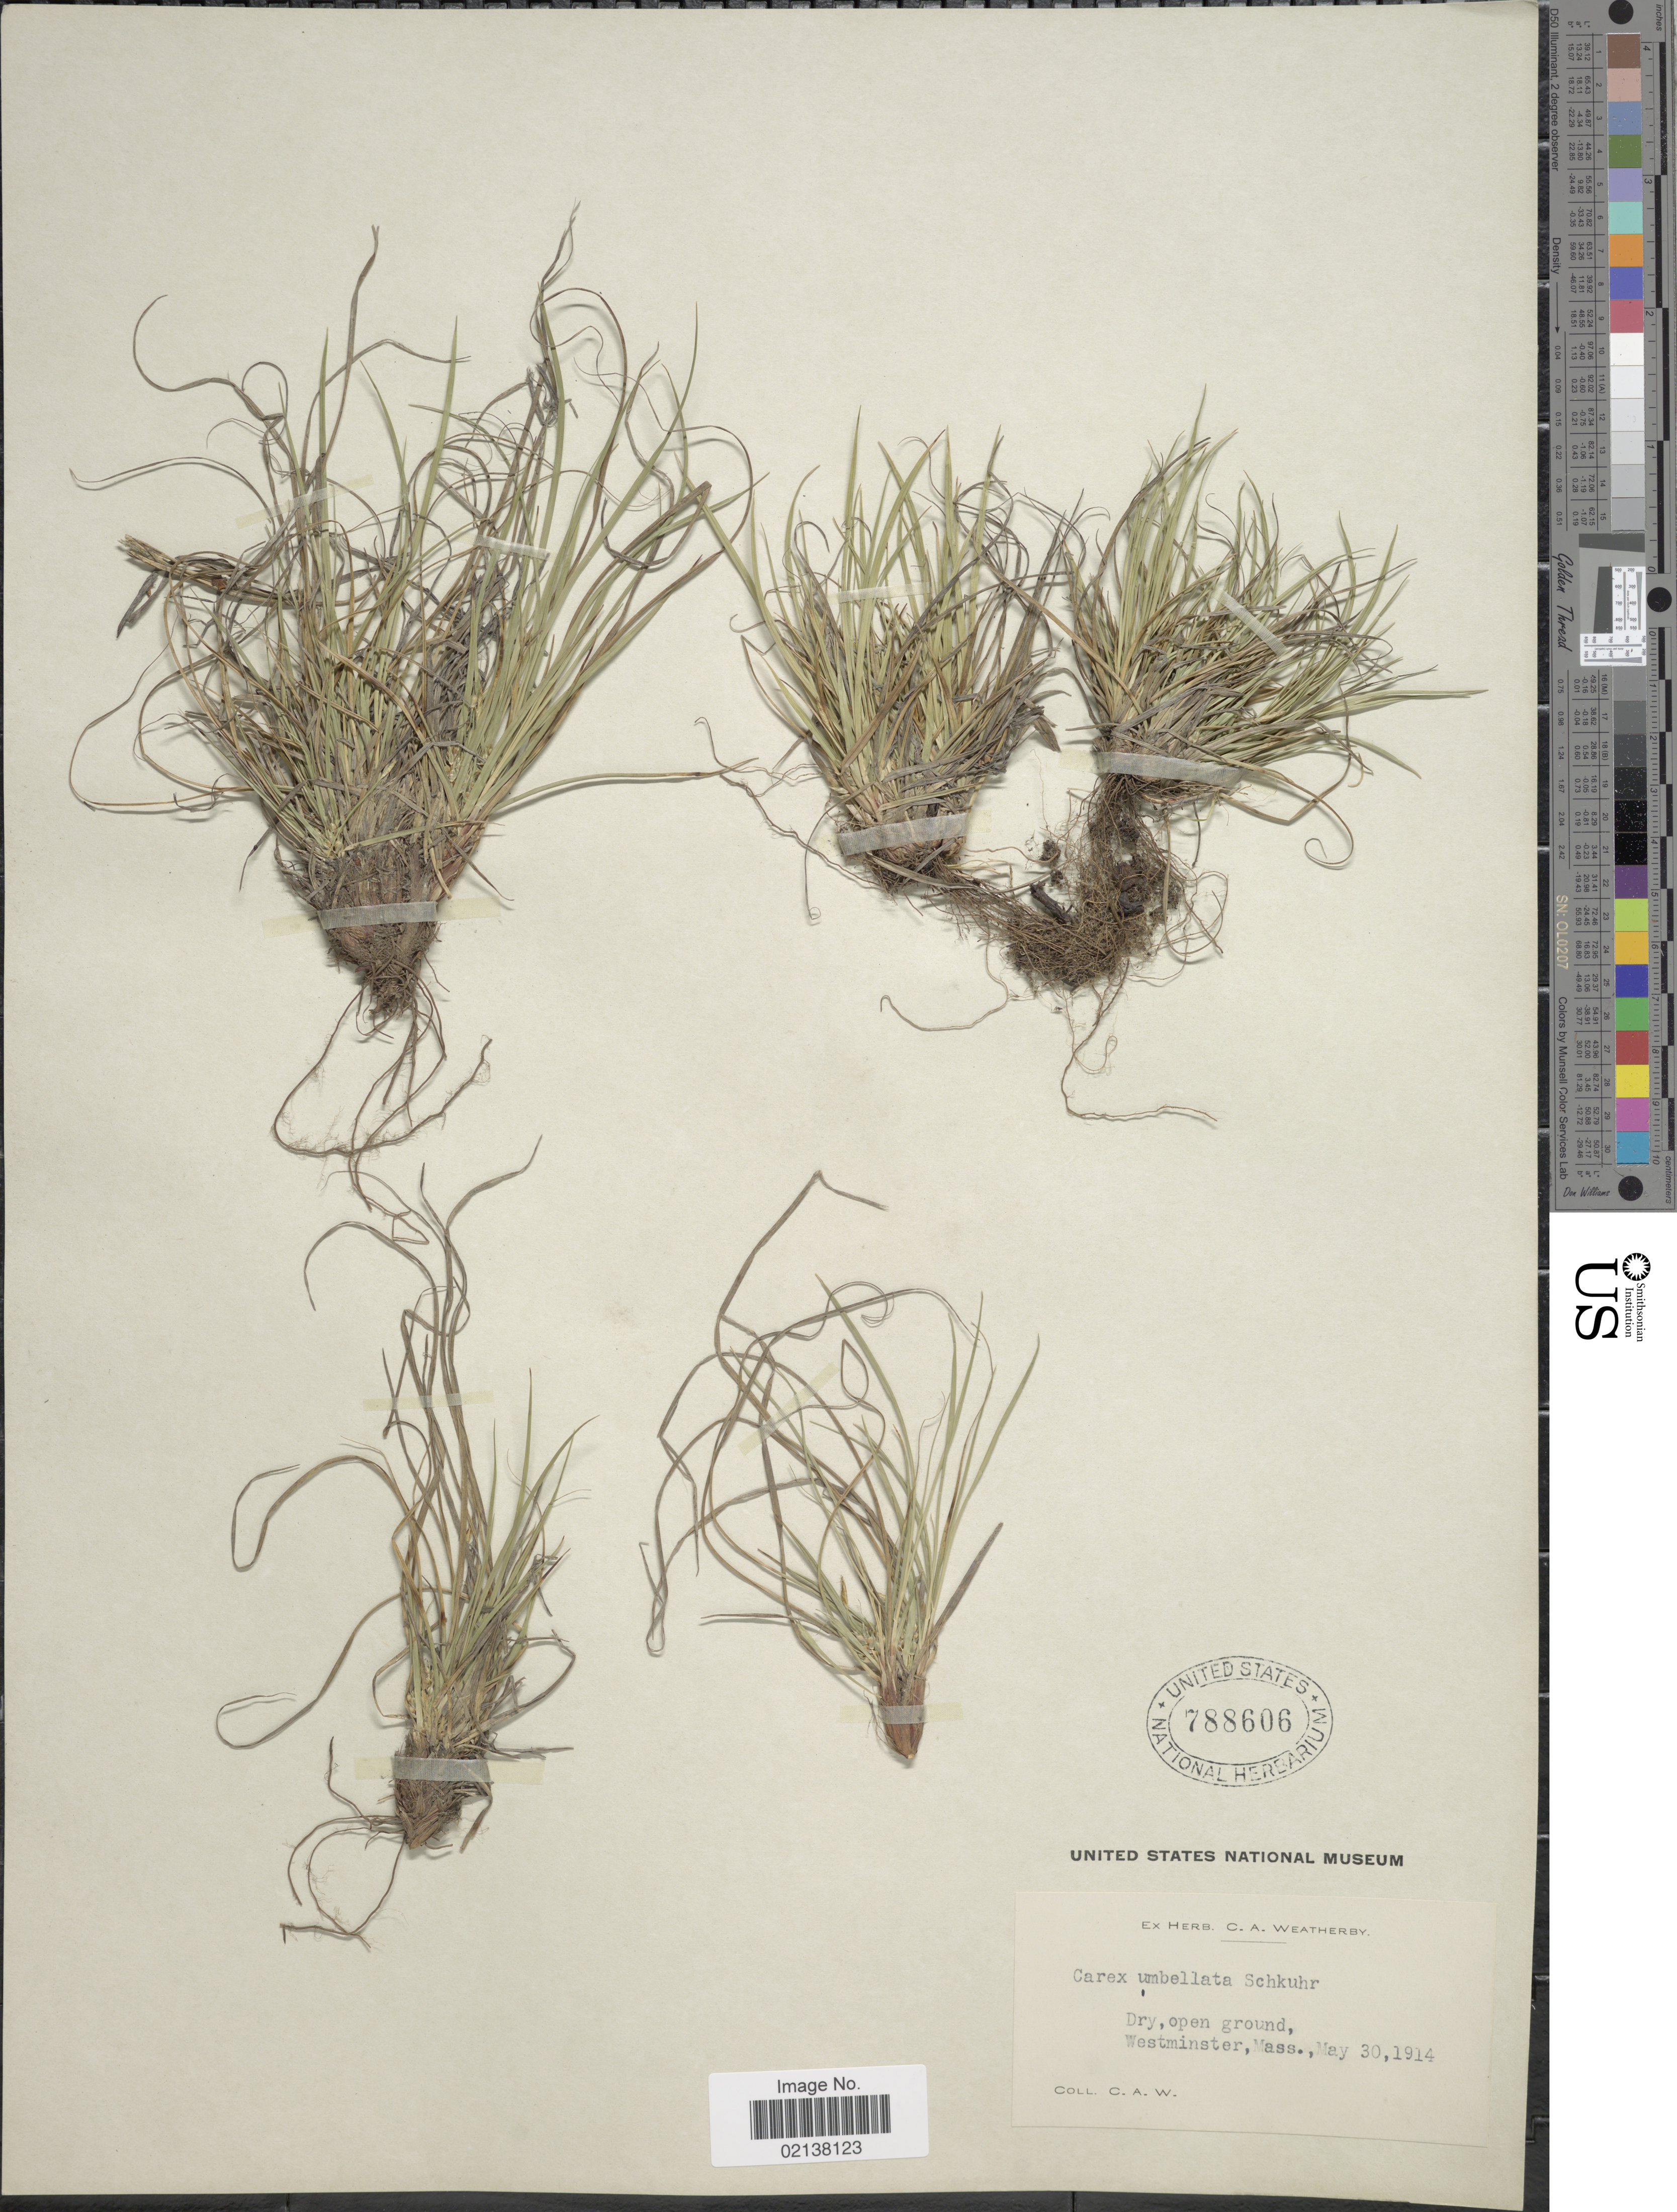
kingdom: Plantae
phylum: Tracheophyta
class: Liliopsida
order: Poales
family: Cyperaceae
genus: Carex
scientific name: Carex umbellata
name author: Schkuhr ex Willd.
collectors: C. A. Weatherby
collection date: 1914-05-30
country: United States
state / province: Massachusetts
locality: Westminster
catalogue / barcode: US 788606